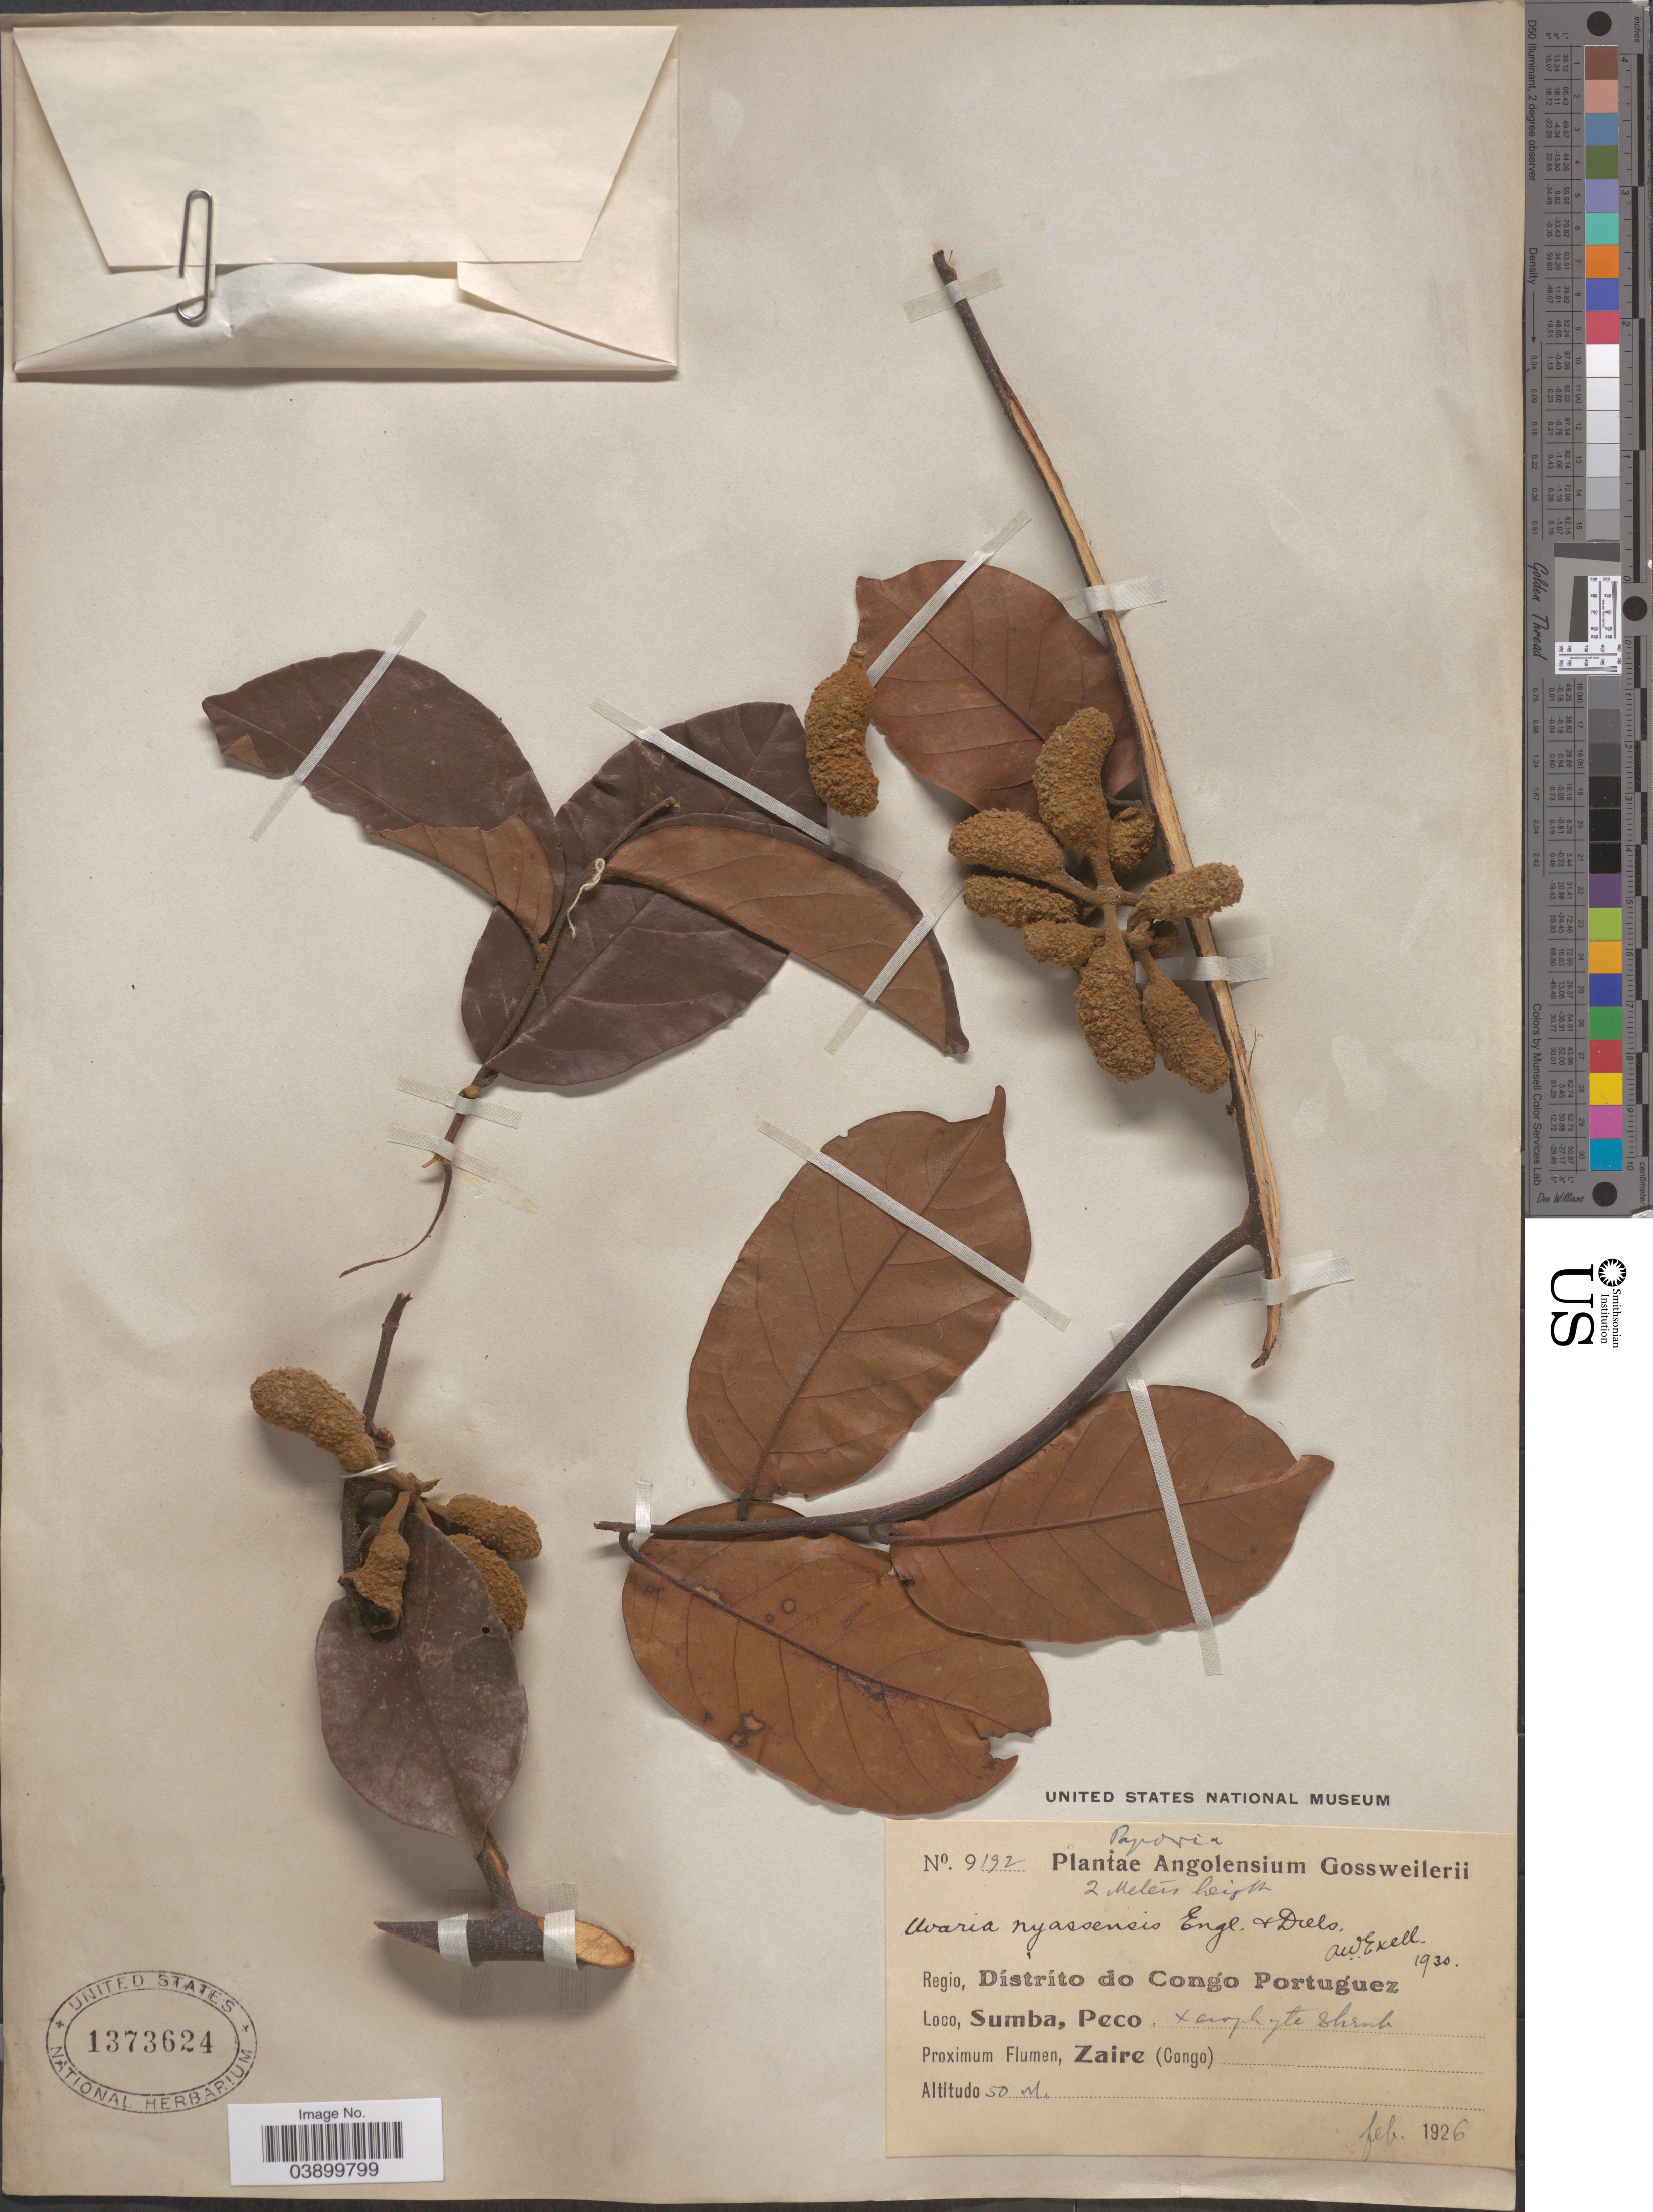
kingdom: Plantae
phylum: Tracheophyta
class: Magnoliopsida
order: Magnoliales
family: Annonaceae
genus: Uvaria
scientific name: Uvaria nyassensis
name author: Engl. & Diels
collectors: -. Gossweiler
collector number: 9192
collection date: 1926-02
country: Angola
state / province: Zaire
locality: Regio, Dístríto do Congo Portuguez. Sumba, Peco. Proximum Flumen, Zaire (Congo).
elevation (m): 50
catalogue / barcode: US 1373624